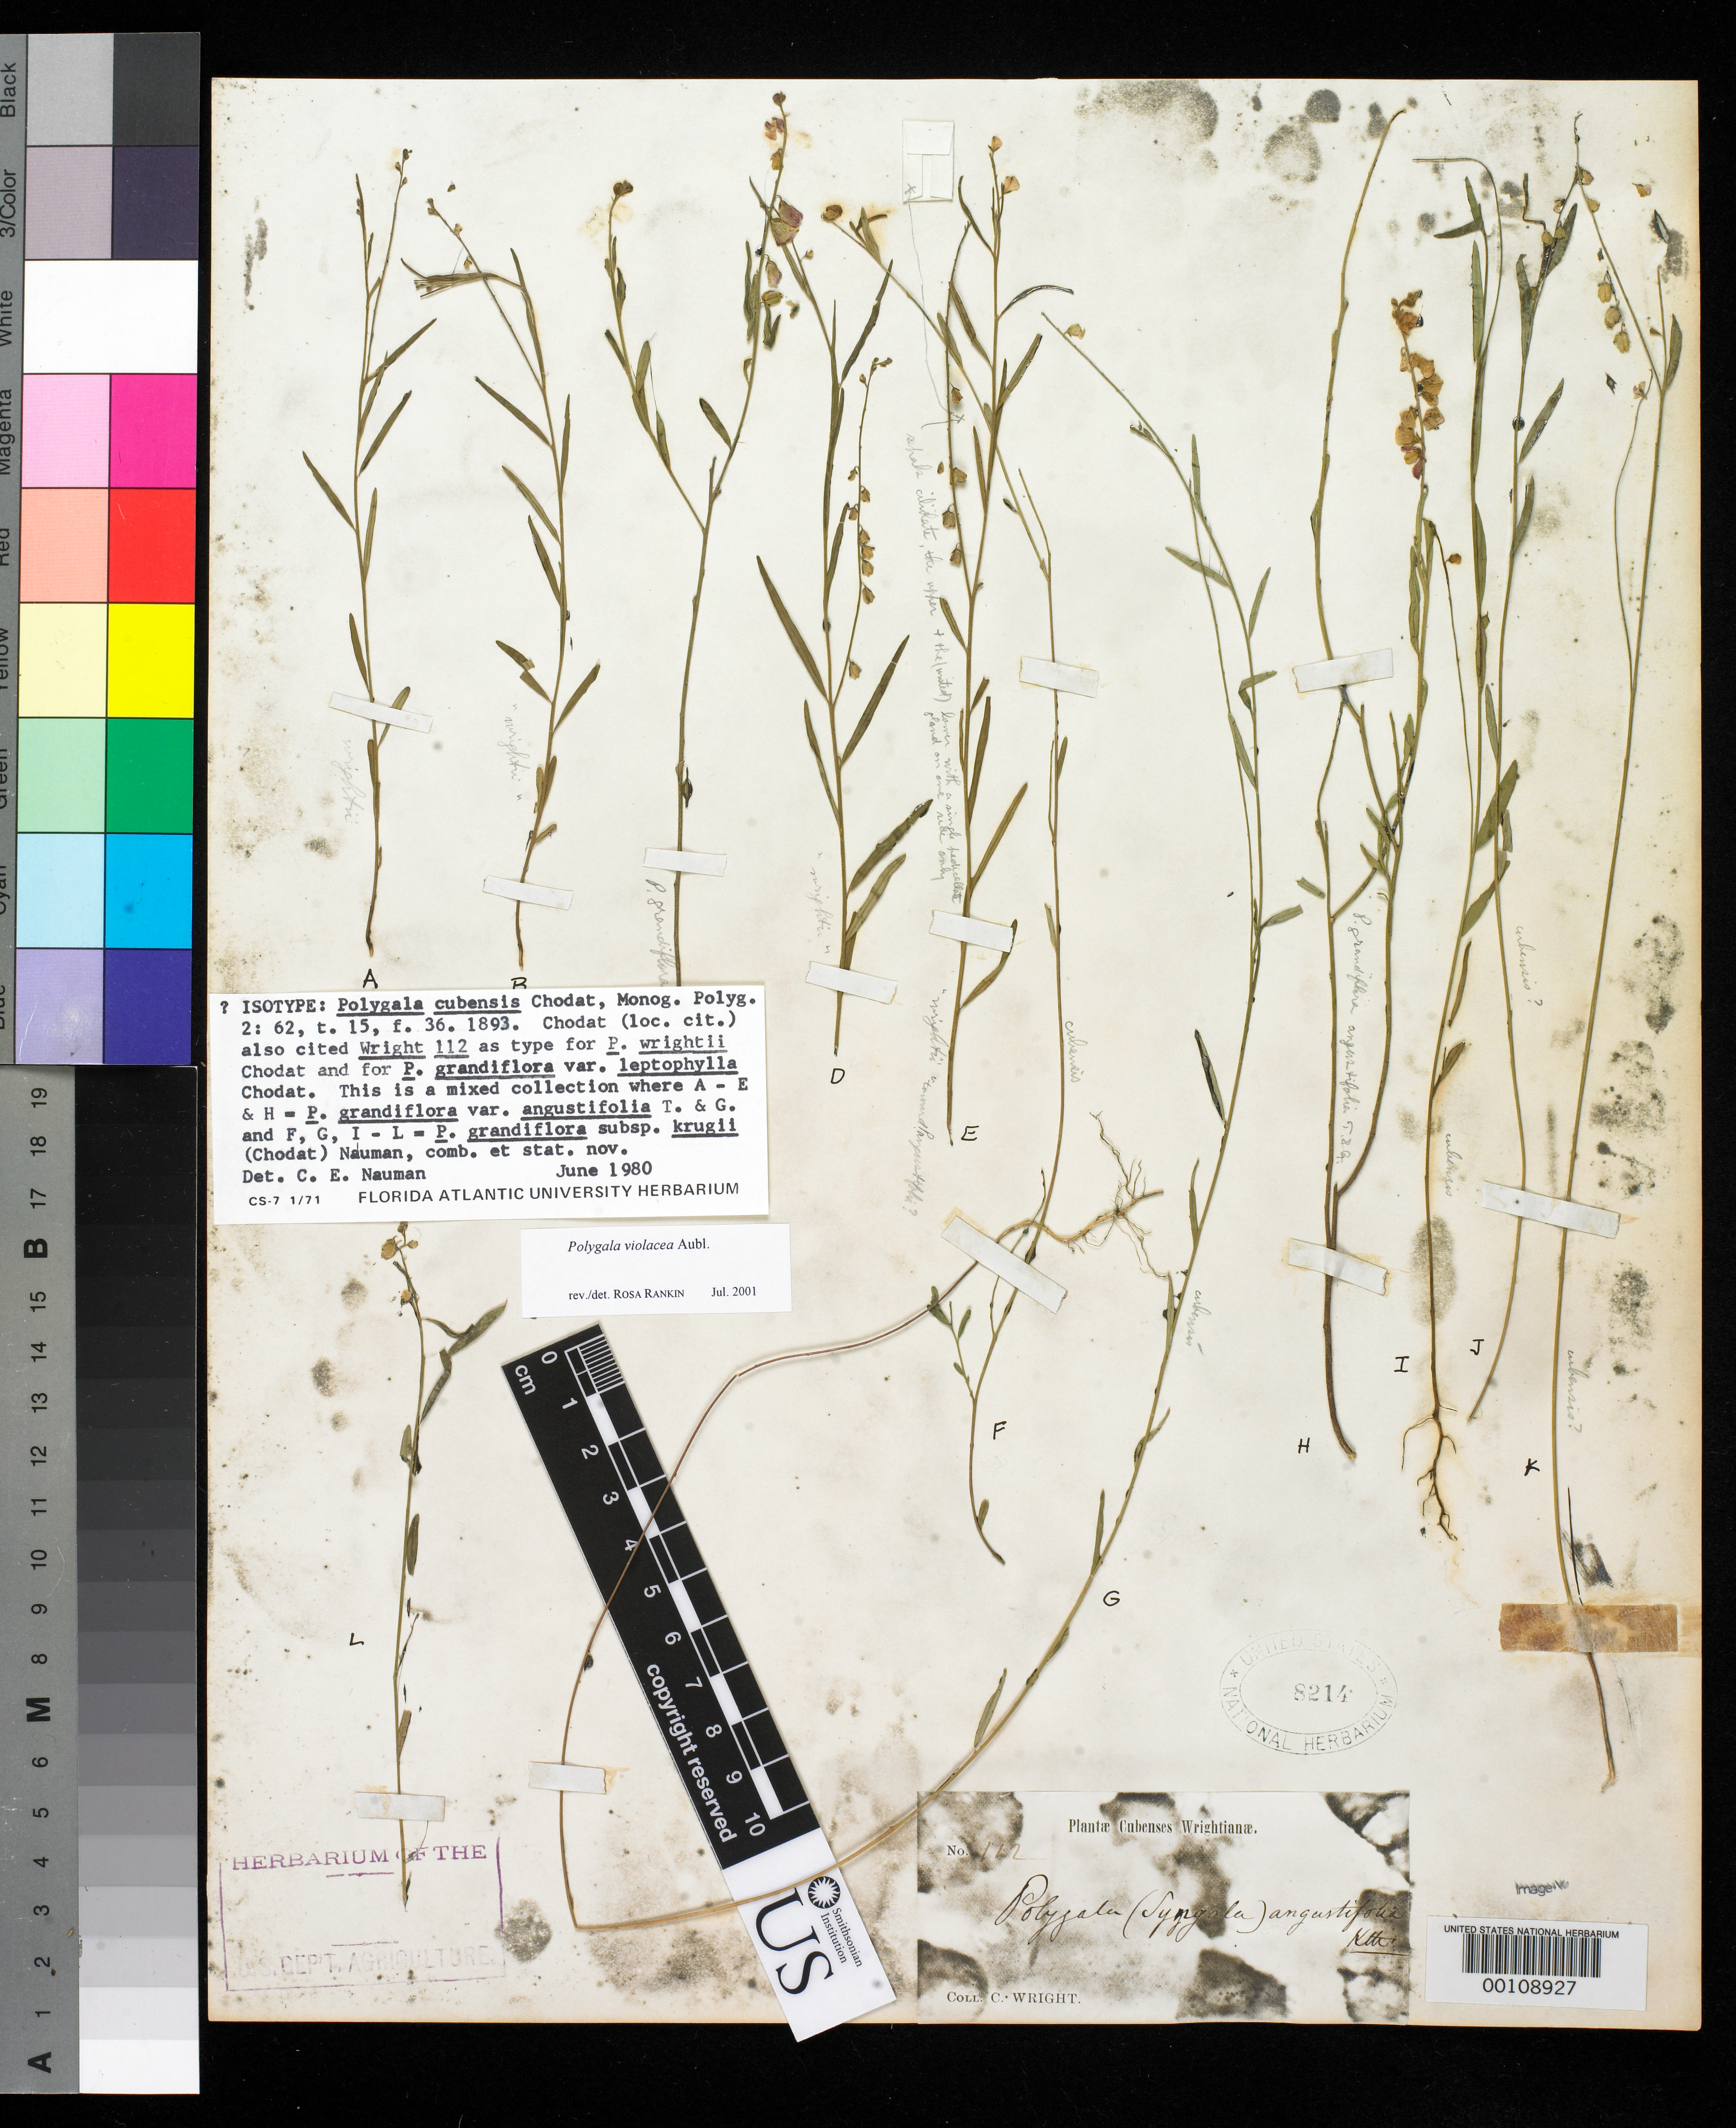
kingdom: Plantae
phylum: Tracheophyta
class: Magnoliopsida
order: Fabales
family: Polygalaceae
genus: Polygala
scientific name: Polygala cubensis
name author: Chodat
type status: Type Collection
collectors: C. Wright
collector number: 112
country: Cuba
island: Greater Antilles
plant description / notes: Also a type of Polygala grandiflora var. leptophylla Chodat, 1893 and Polygala wrightii Chodat, 1893.; Wright 112 is apparently a mixed collection, with different elements ("p.p.") being cited as the respective types of Polygala cubensis Chodat, P. grandiflora var. leptophylla Chodat, and P. wrightii Chodat.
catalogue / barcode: US 8214